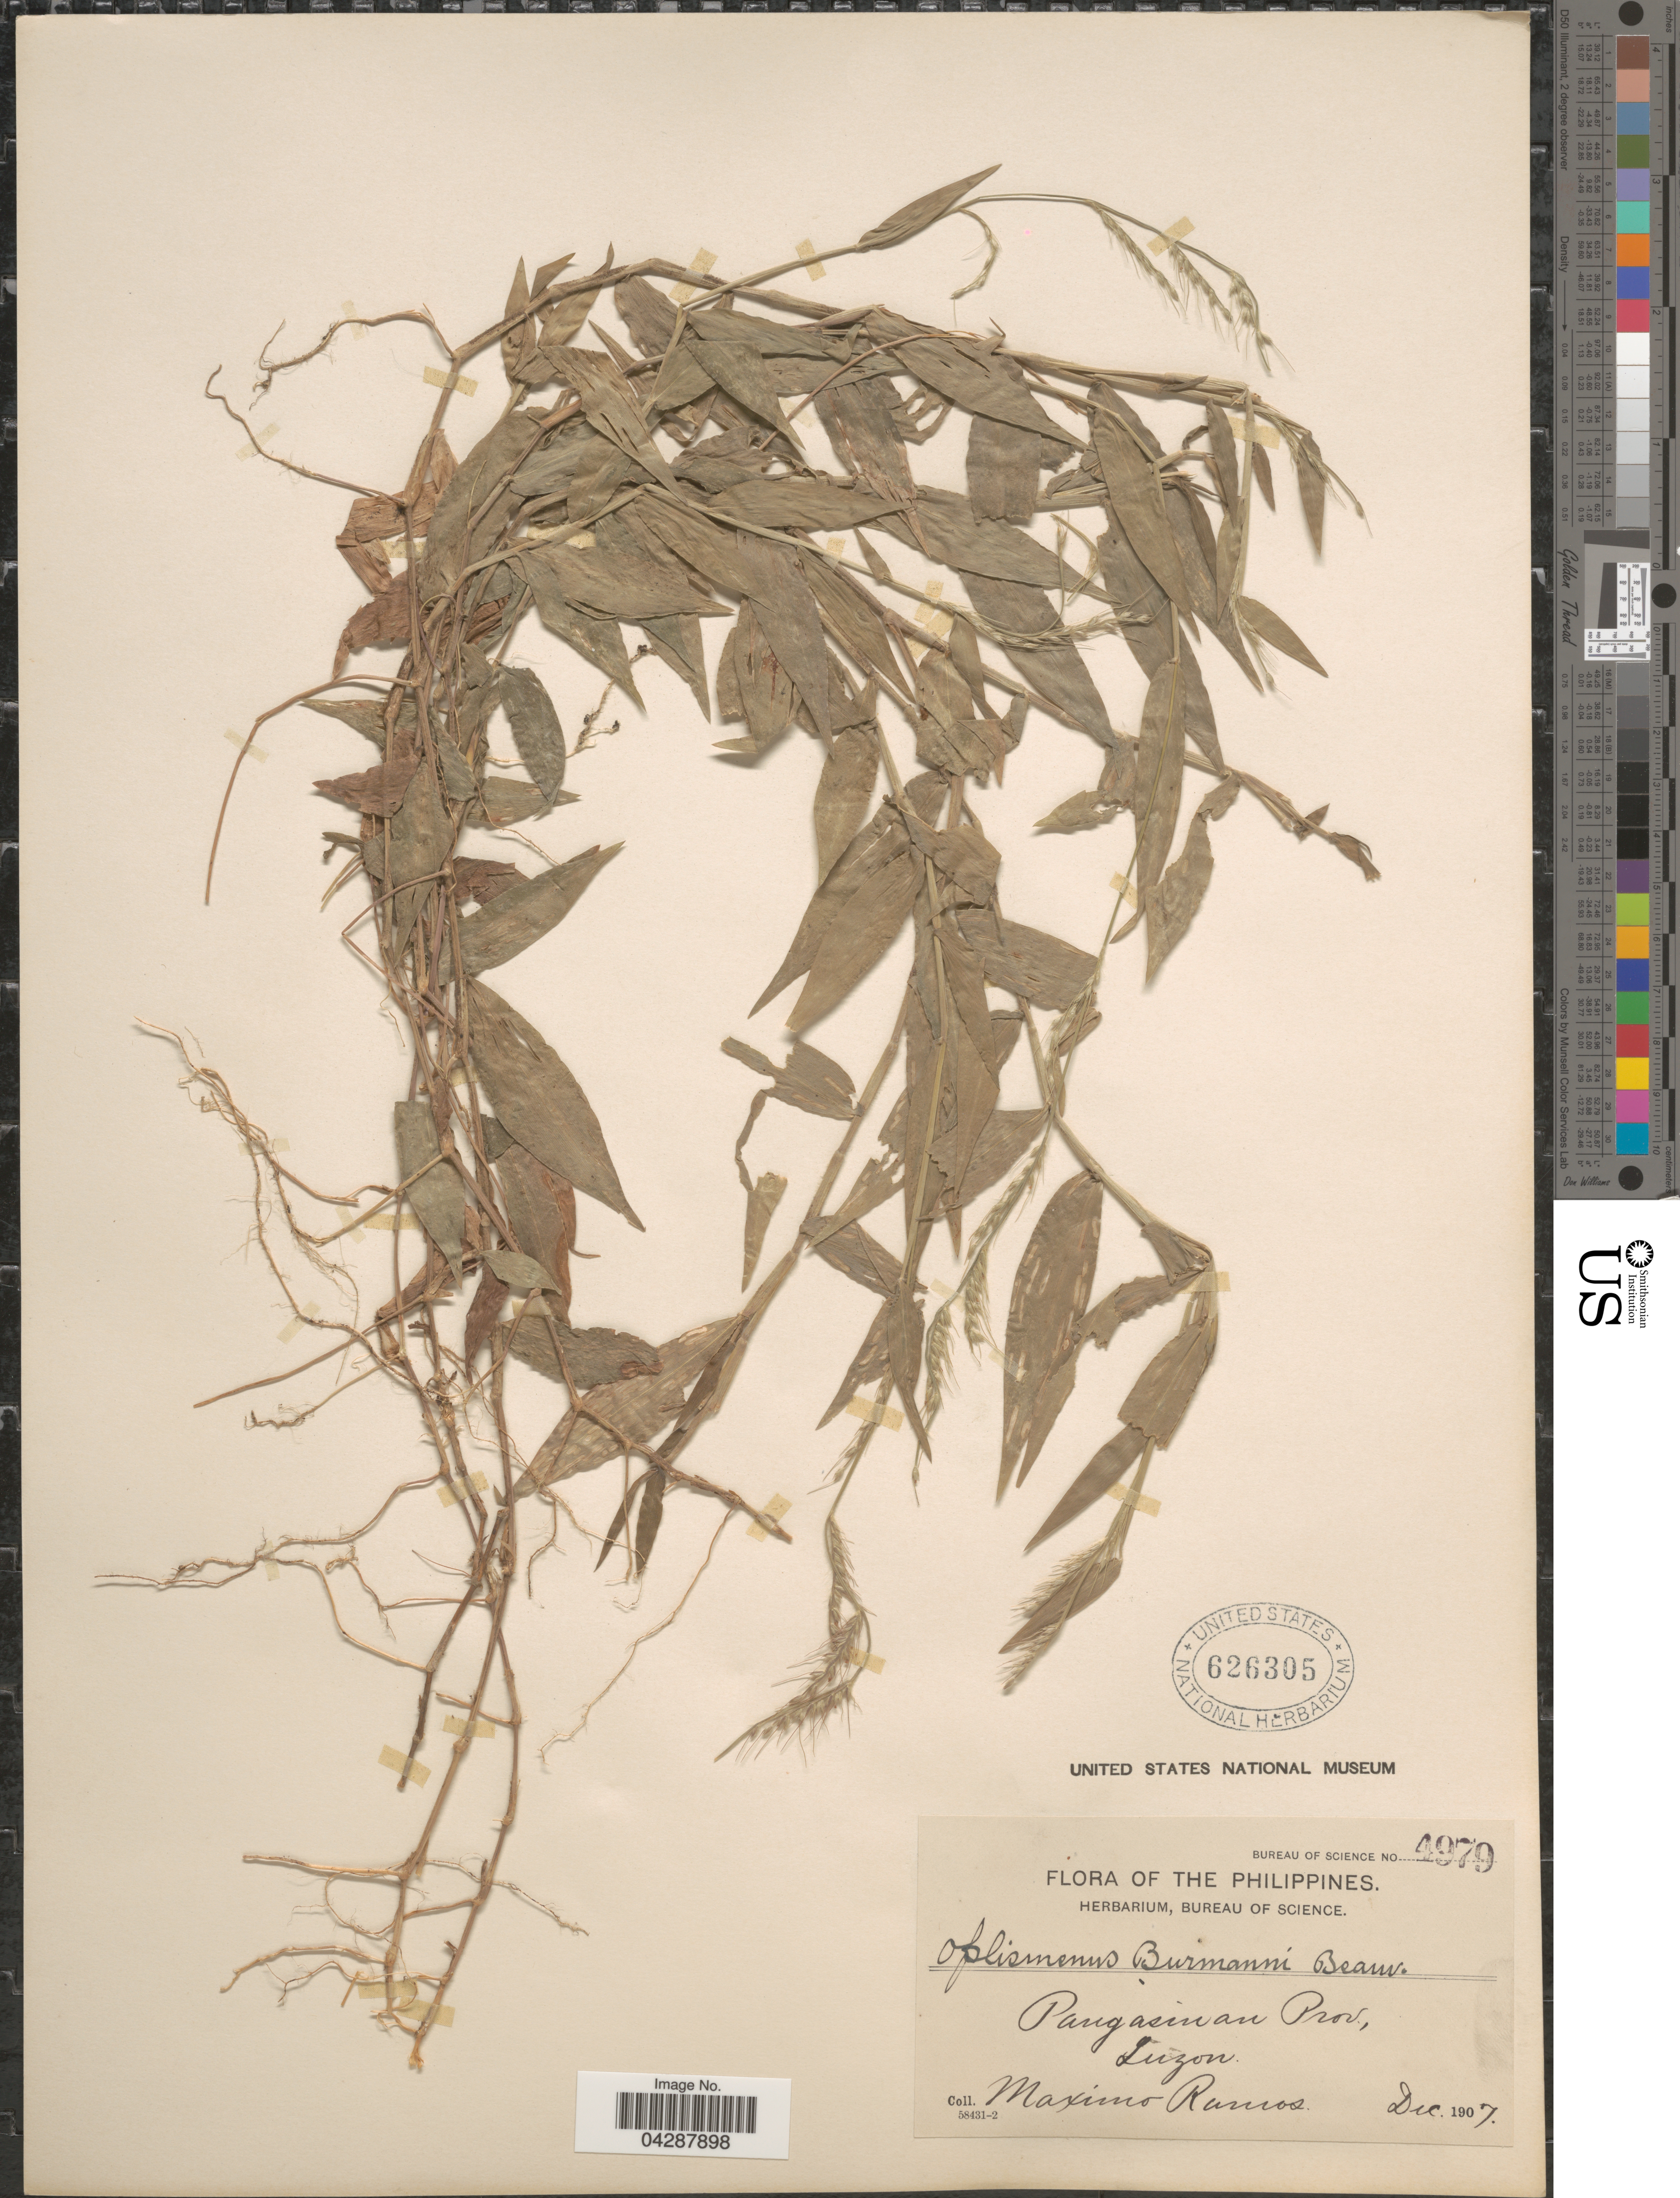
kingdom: Plantae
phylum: Tracheophyta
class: Liliopsida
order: Poales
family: Poaceae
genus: Oplismenus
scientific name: Oplismenus compositus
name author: (L.) P. Beauv.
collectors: M. Ramos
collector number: Bureau of Science 4979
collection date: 1907-12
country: Philippines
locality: Pangasinan Prov., Luzon.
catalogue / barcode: US 626305